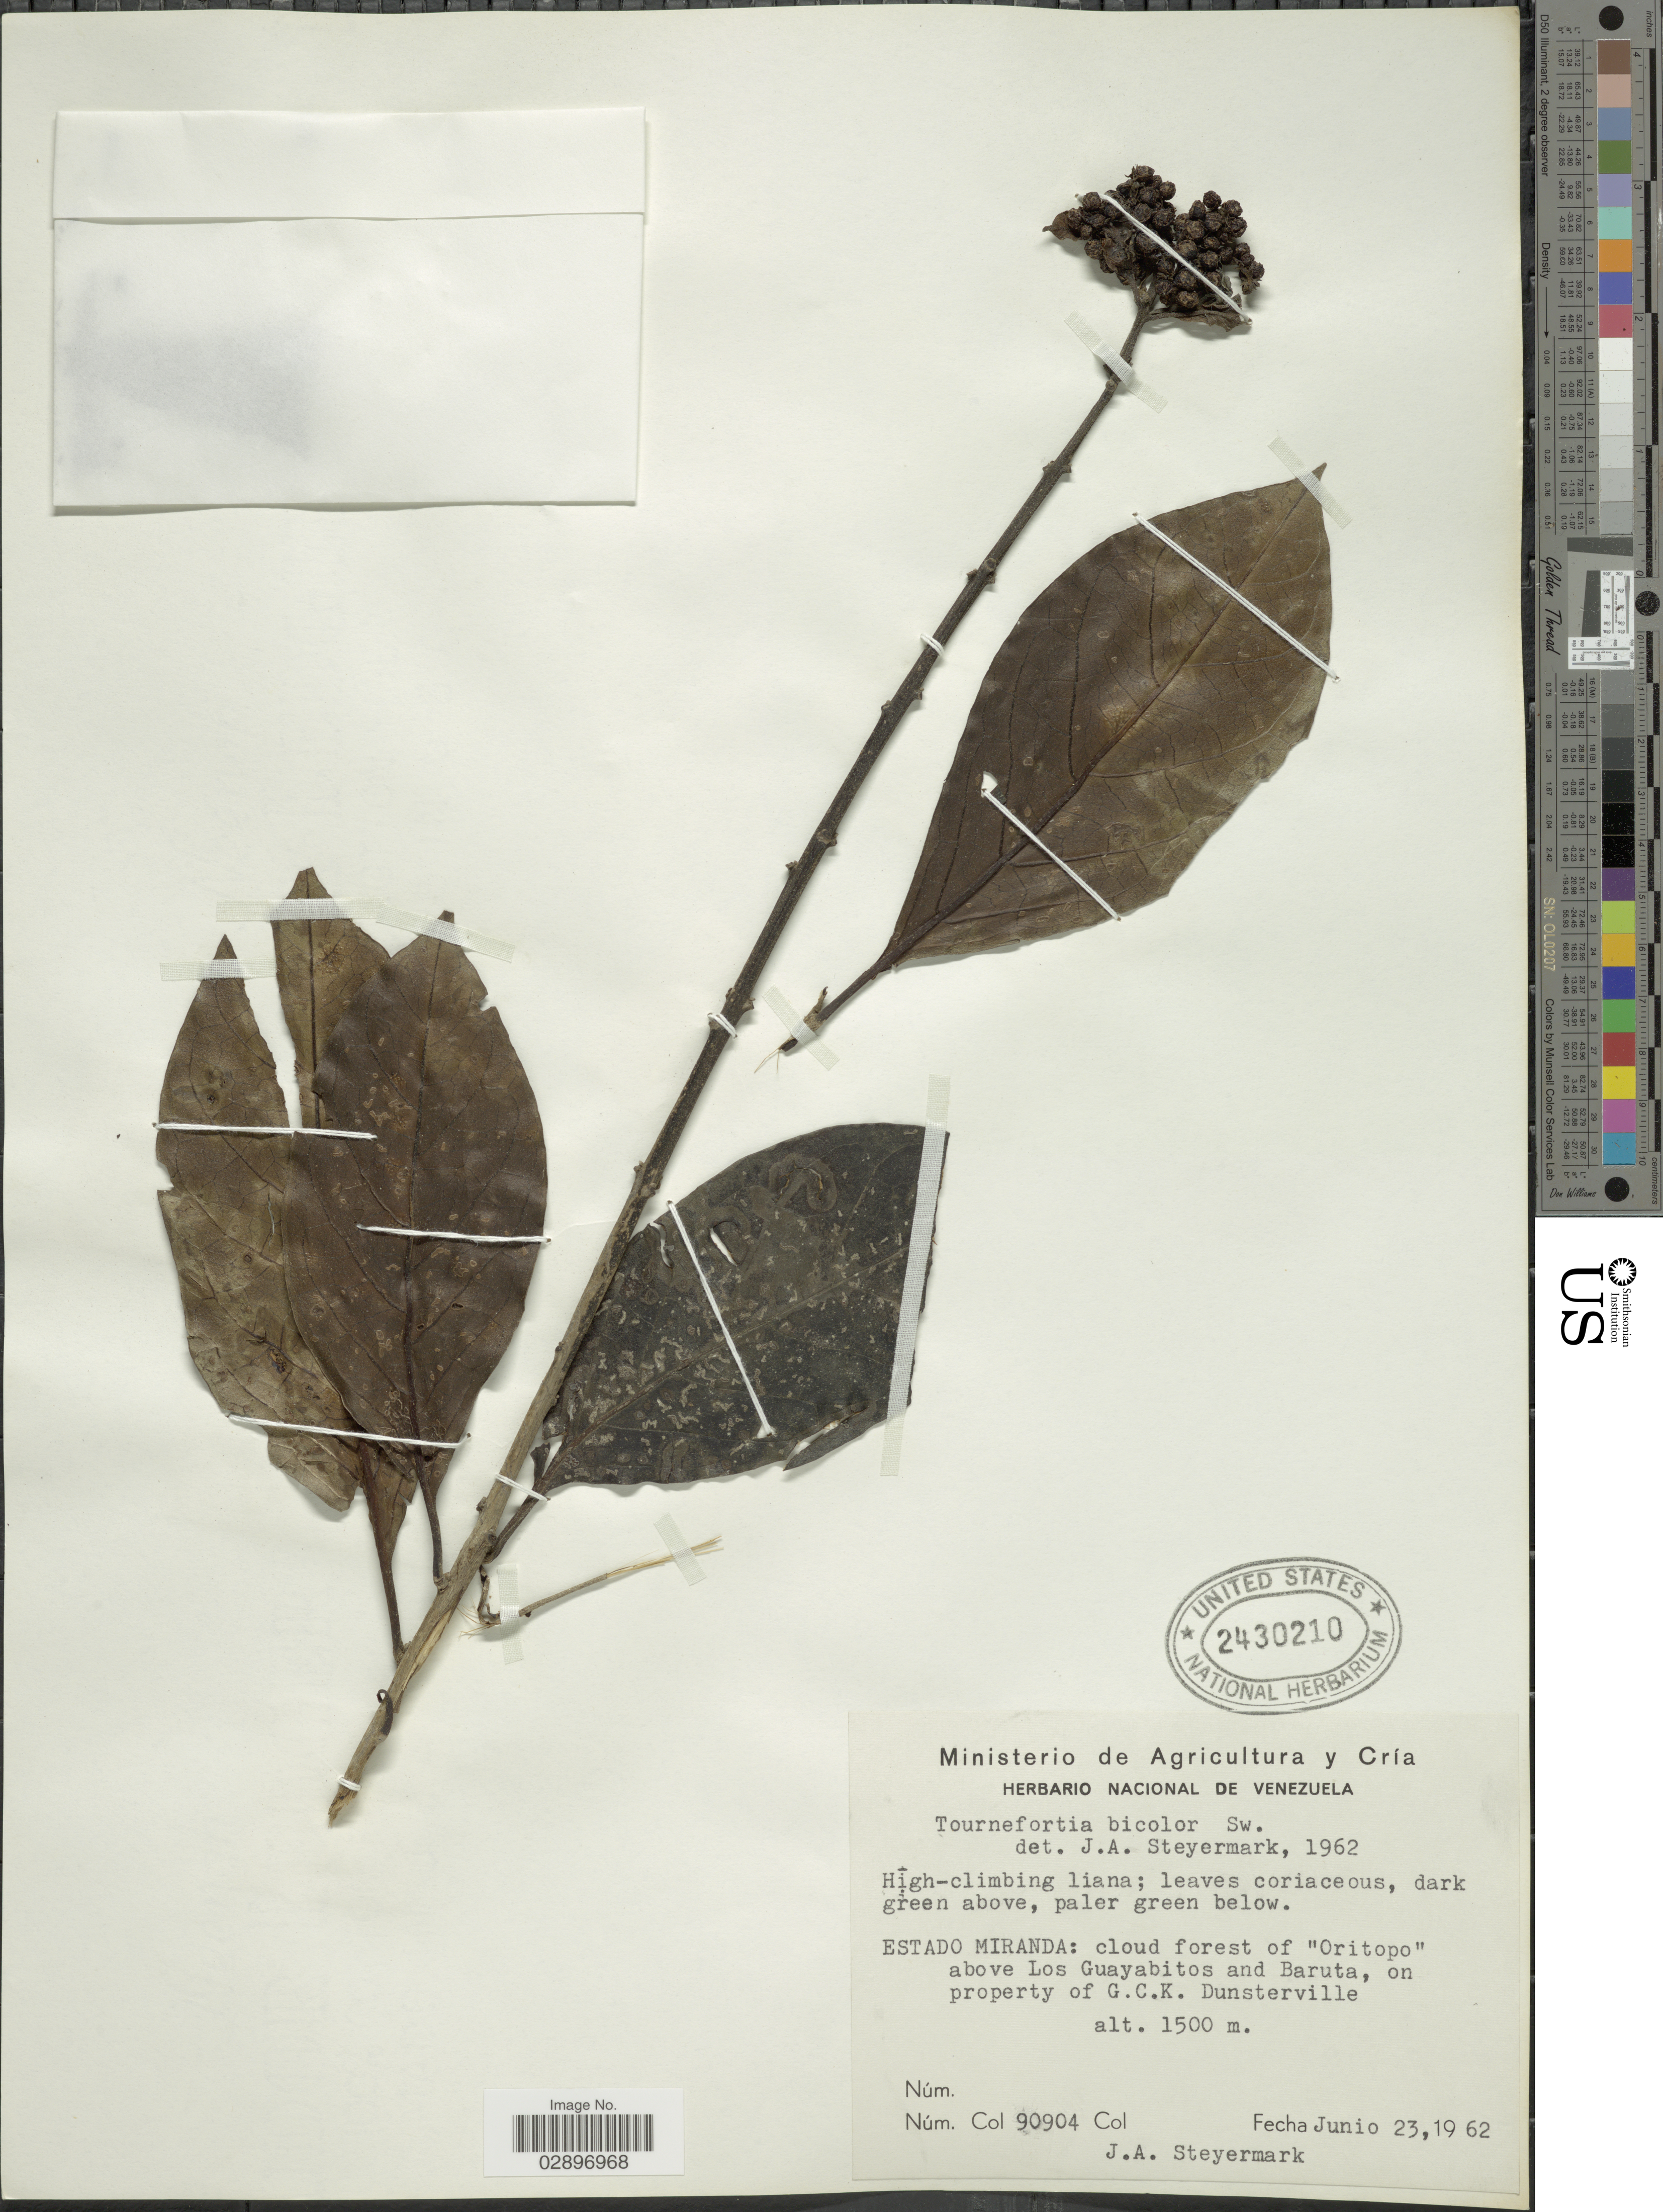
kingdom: Plantae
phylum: Tracheophyta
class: Magnoliopsida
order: Boraginales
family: Heliotropiaceae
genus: Tournefortia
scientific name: Tournefortia bicolor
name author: Sw.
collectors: J. Steyermark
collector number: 90904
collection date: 1962-06-23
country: Venezuela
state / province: Miranda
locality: Cloud forest of "Oritopo" above Los Guayabitos and Baruta, on property of G.C.K. Dunsterville.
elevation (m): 1500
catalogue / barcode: US 2430210